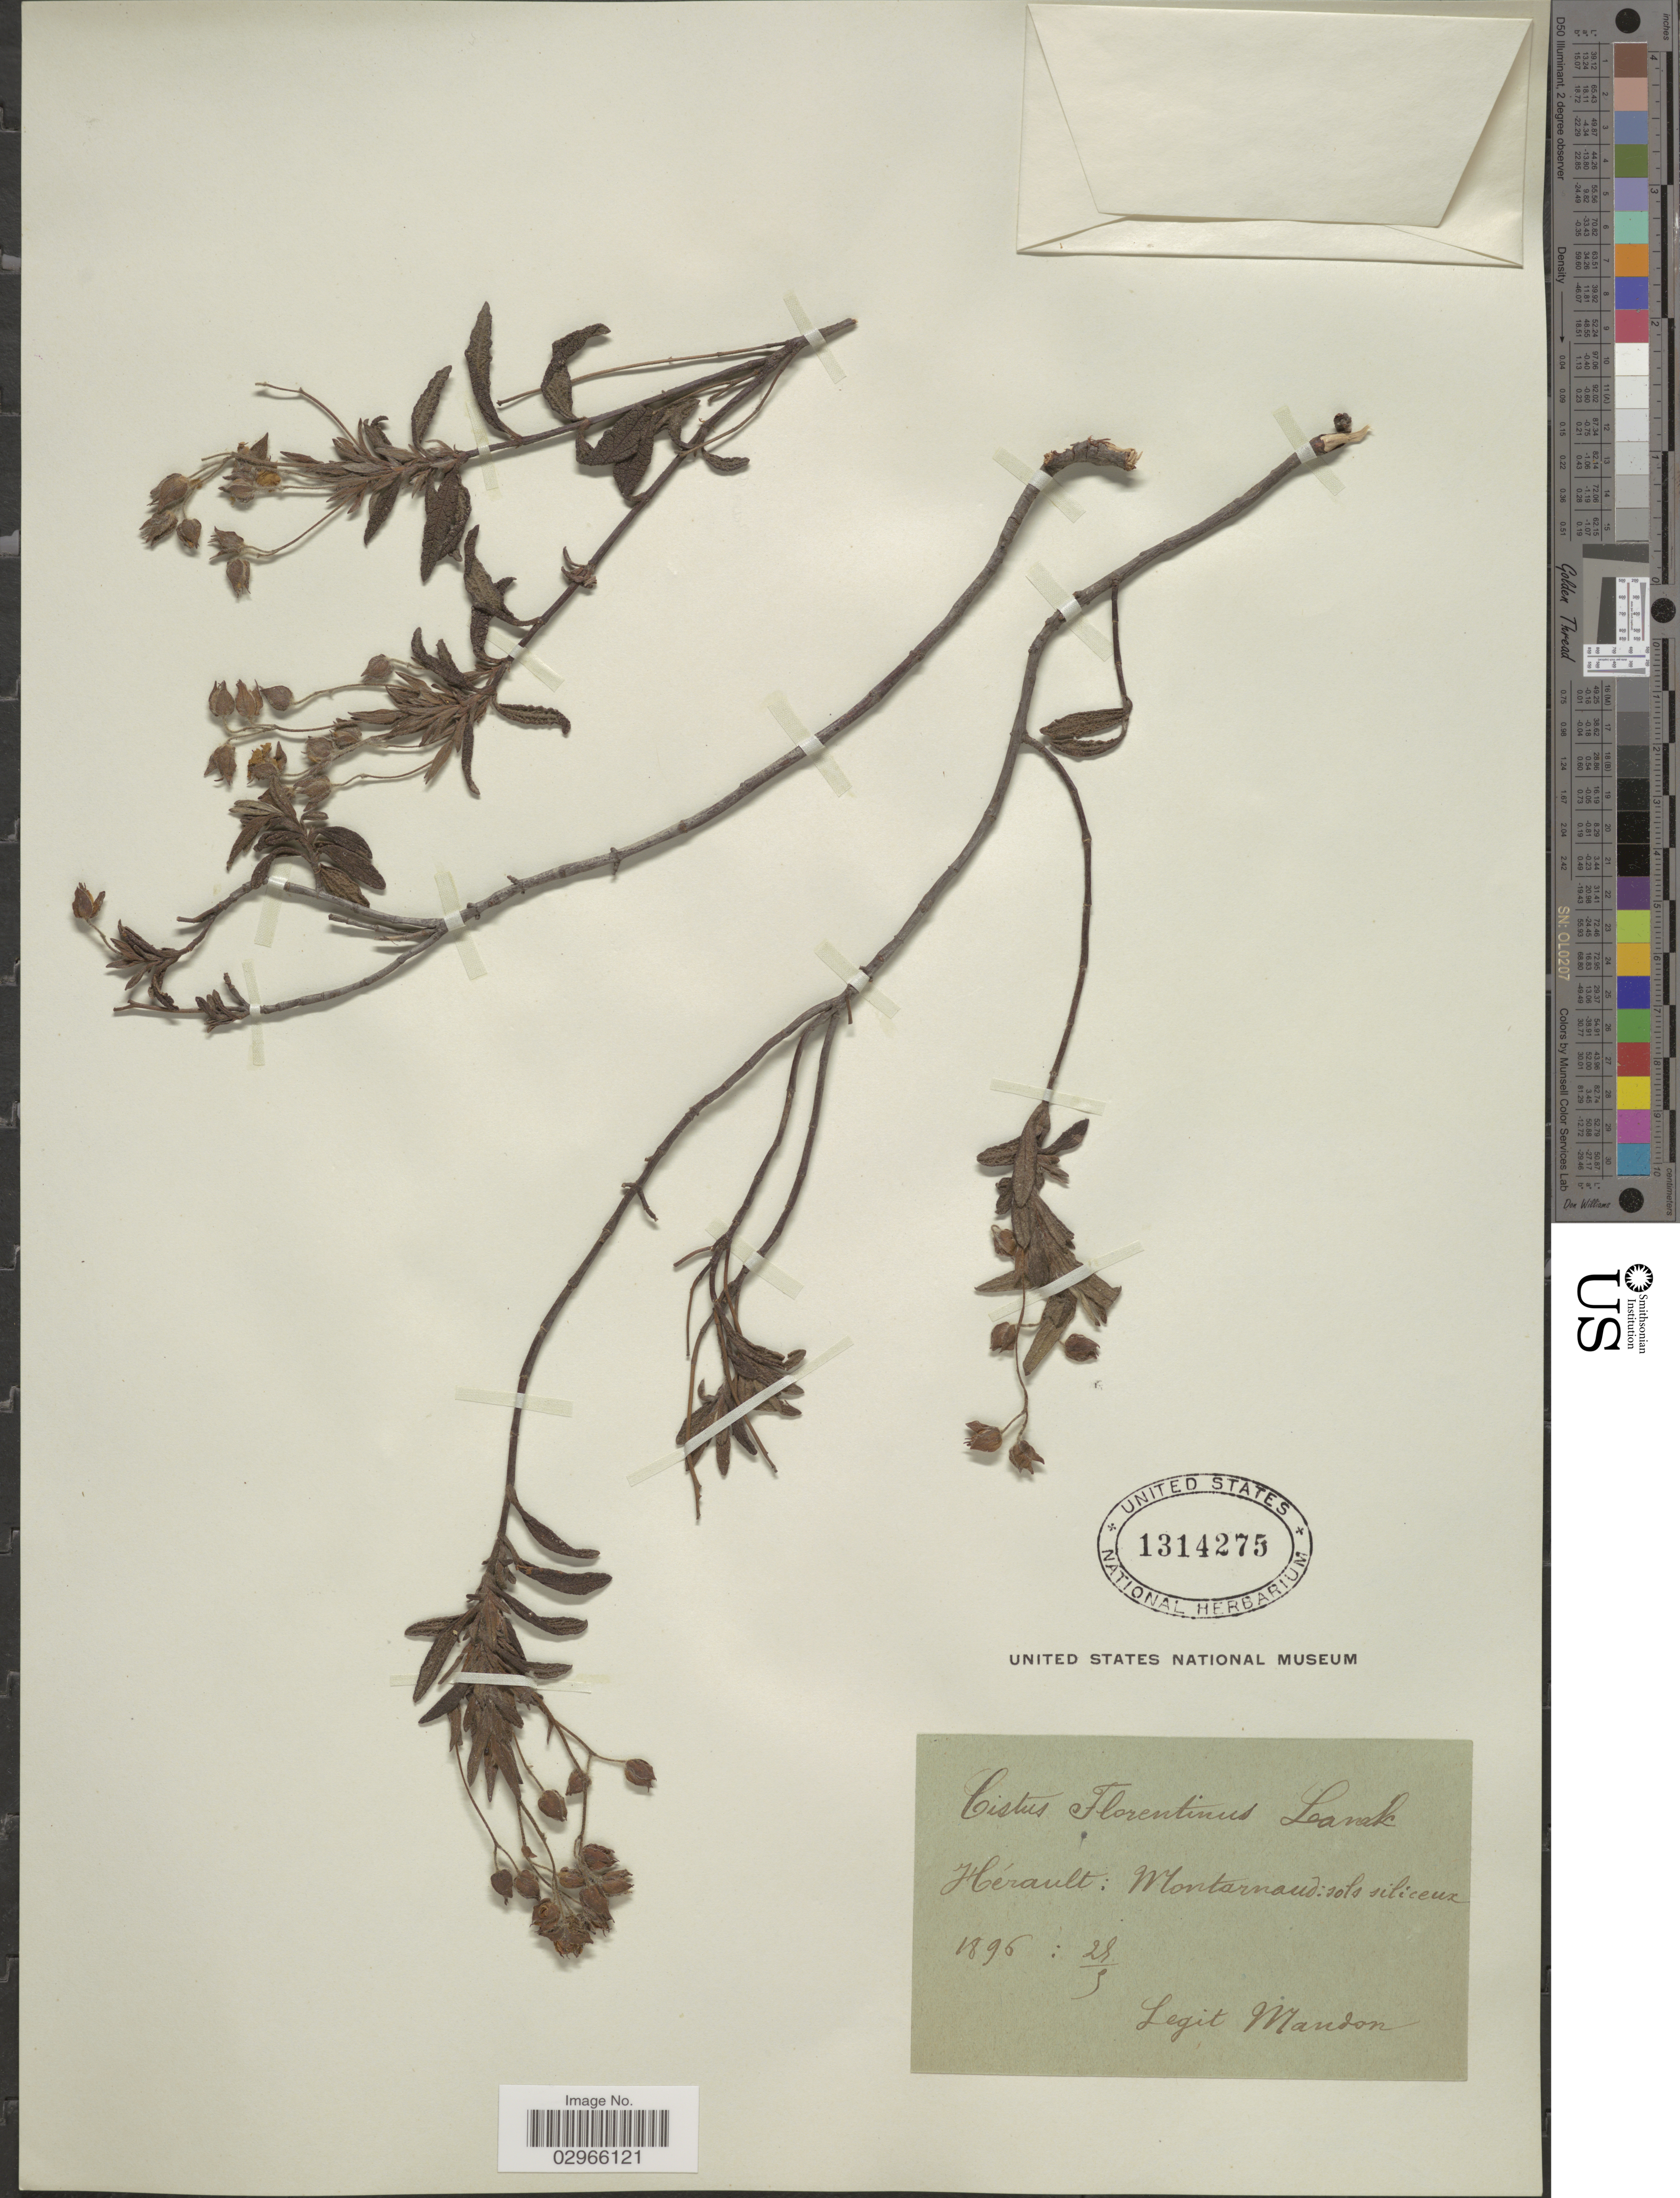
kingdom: Plantae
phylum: Tracheophyta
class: Magnoliopsida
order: Malvales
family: Cistaceae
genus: Cistus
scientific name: Cistus x florentinus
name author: Lam.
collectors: Mandon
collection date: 1896-05-25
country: France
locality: Hérault: Montarnaud: solo siliceux.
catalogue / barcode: US 1314275